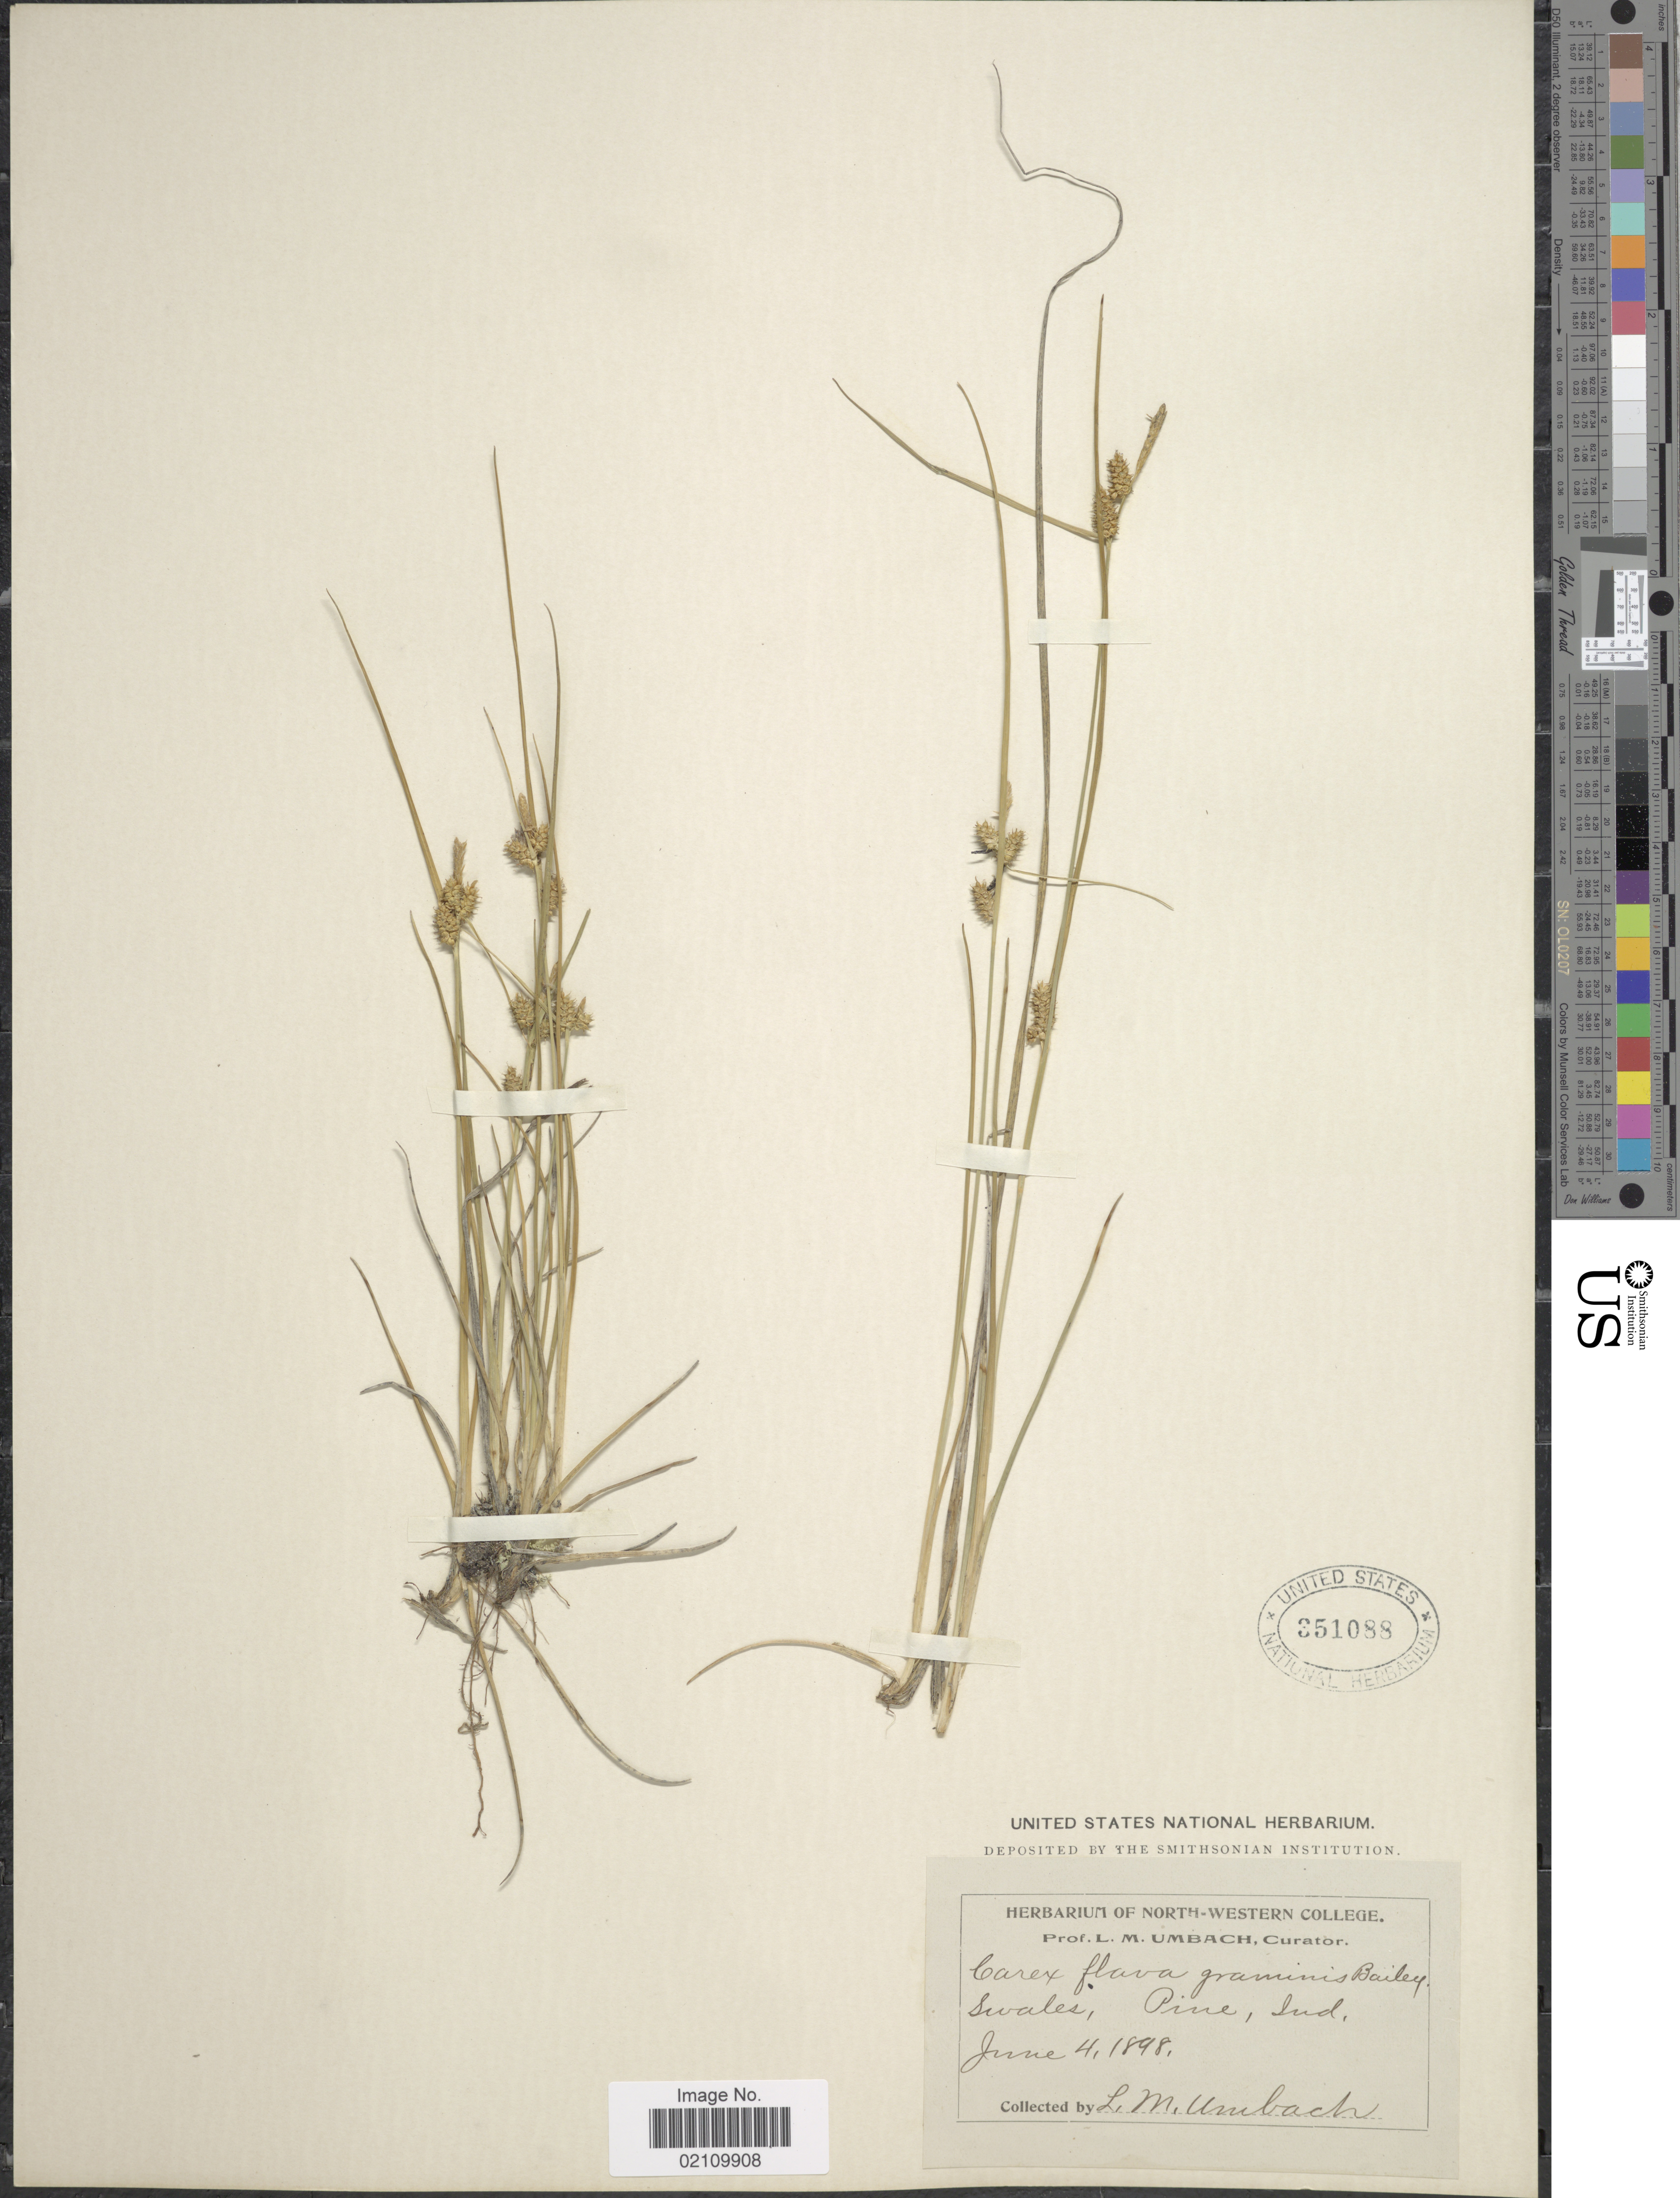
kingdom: Plantae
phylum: Tracheophyta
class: Liliopsida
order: Poales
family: Cyperaceae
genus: Carex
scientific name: Carex flava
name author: L.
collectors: L. M. Umbach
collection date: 1898-06-04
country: United States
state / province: Indiana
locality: Swales, Pine,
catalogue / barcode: US 351088